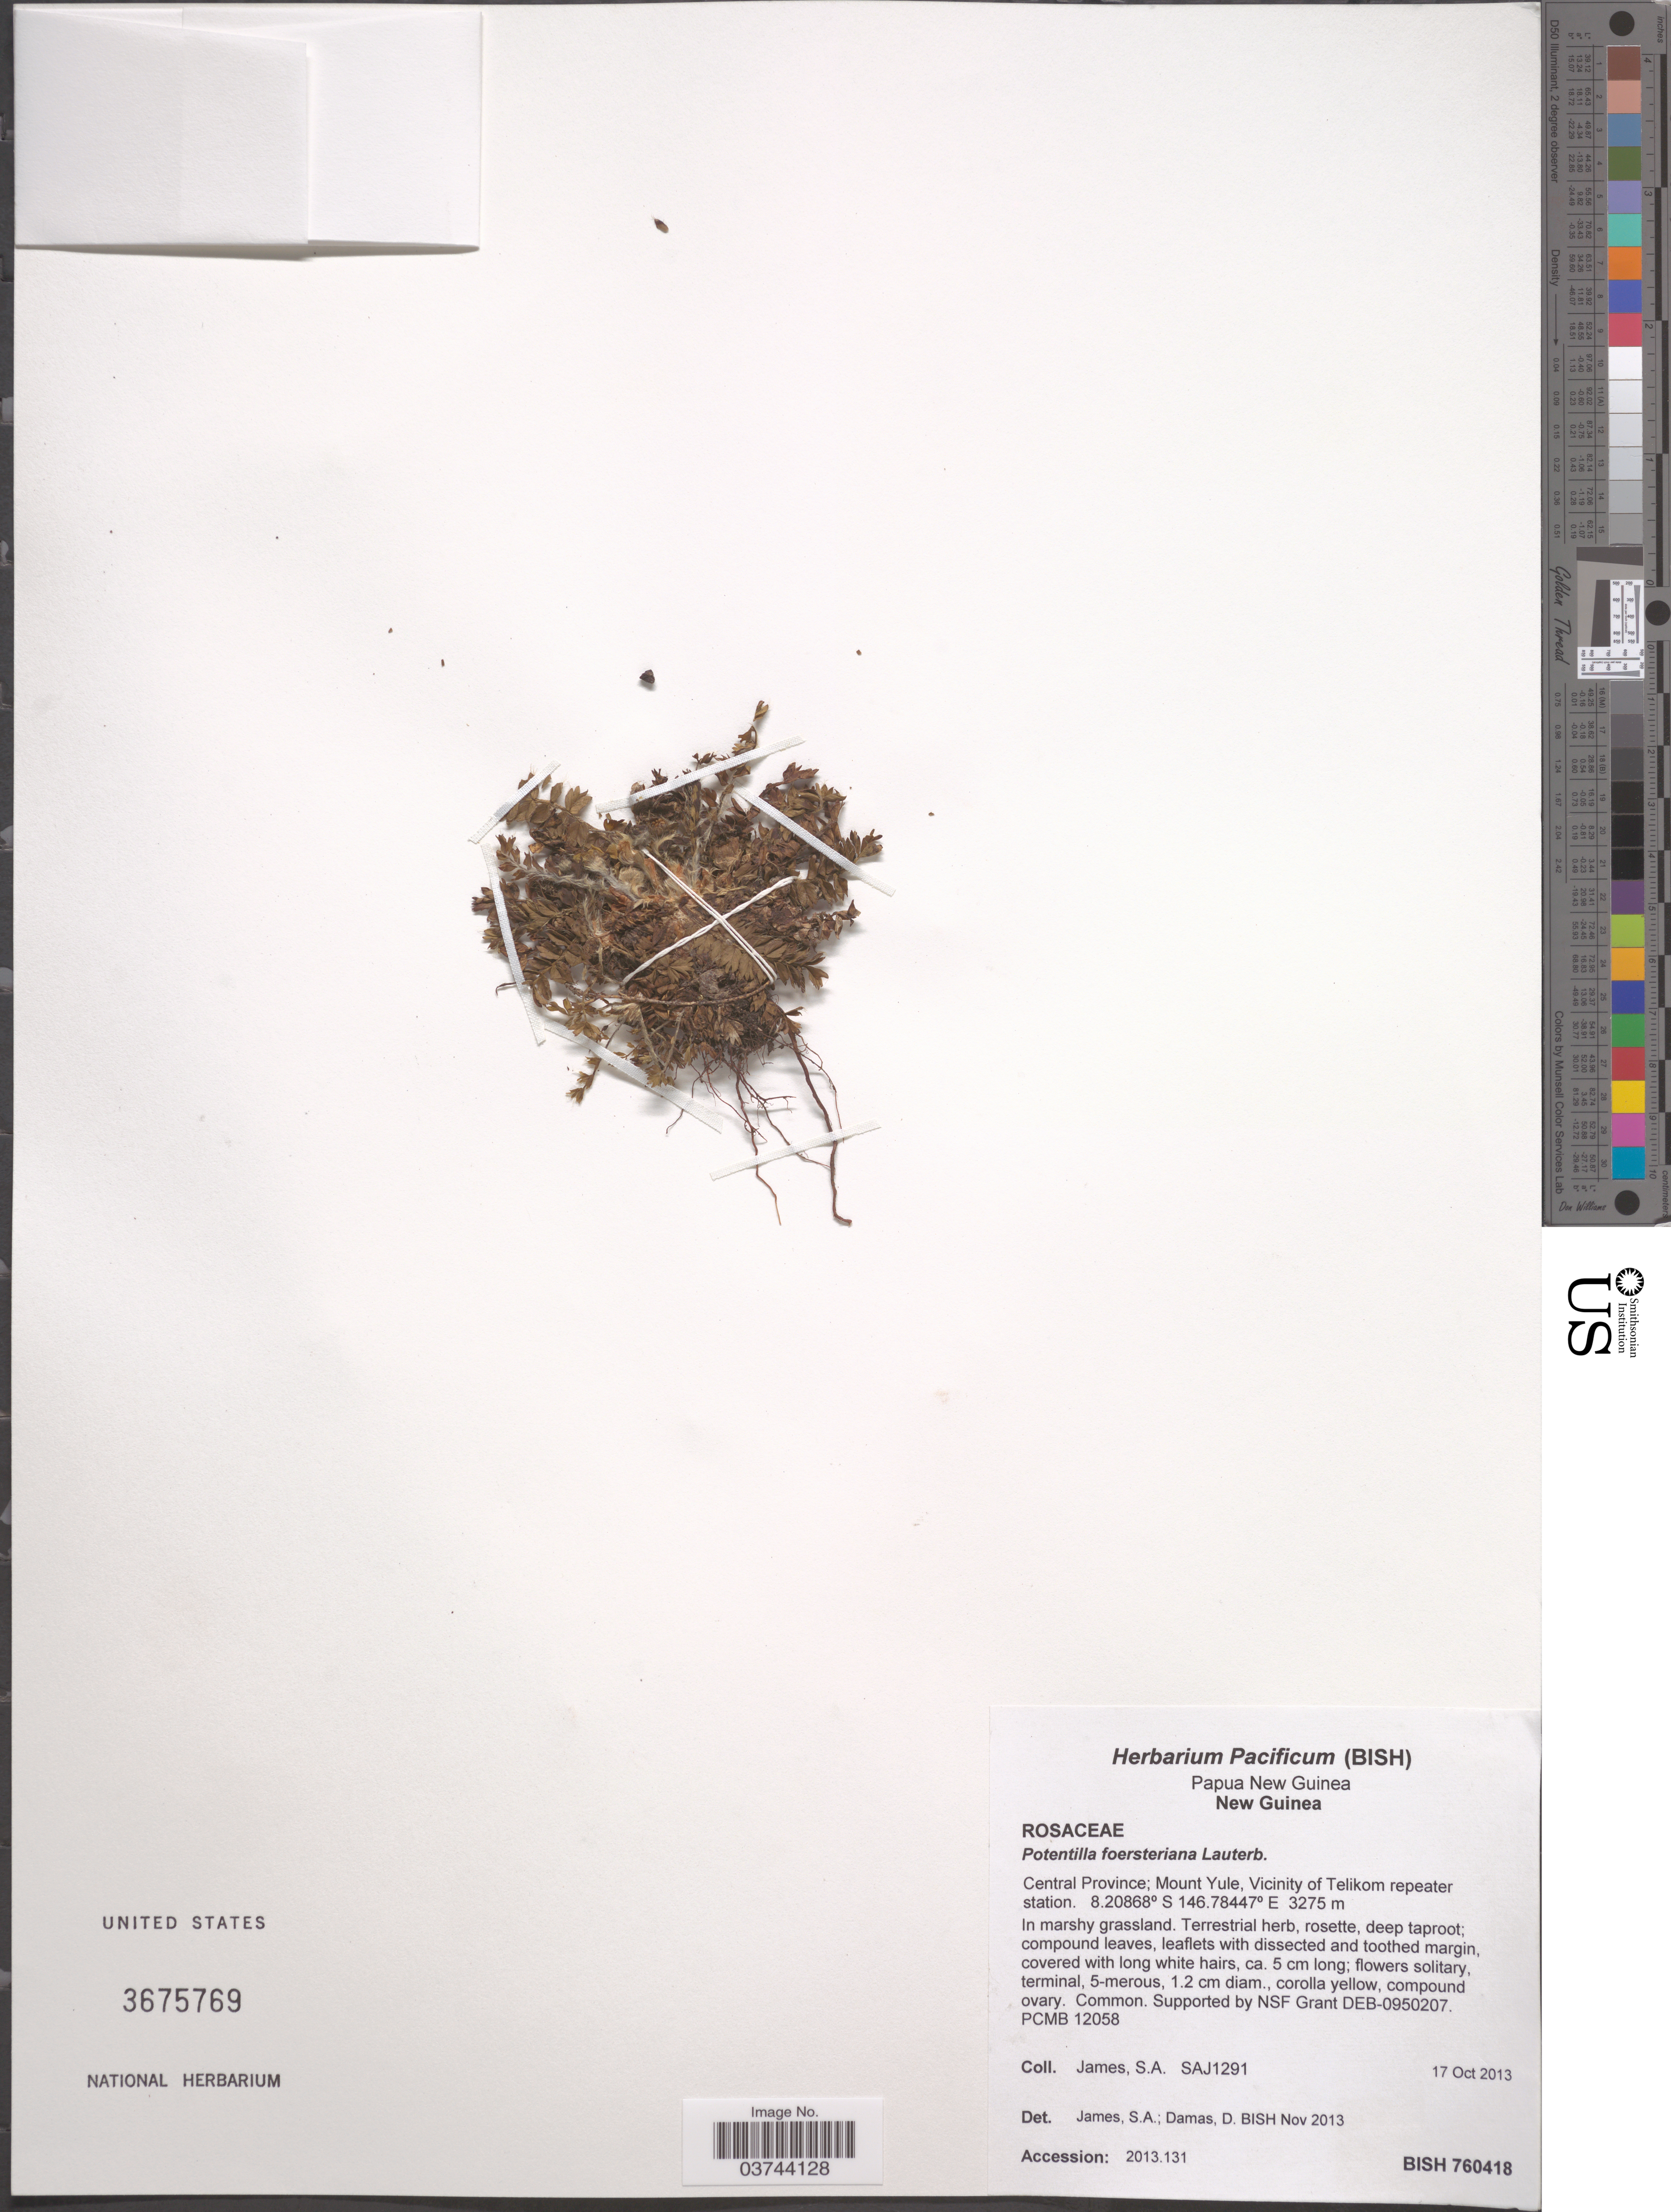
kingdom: Plantae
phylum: Tracheophyta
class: Magnoliopsida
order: Rosales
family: Rosaceae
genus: Potentilla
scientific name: Potentilla foersteriana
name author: Lauterb.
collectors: S. James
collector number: SAJ1291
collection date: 2013-10-17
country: Papua New Guinea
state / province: Central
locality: New Guinea. Mount Yule, Vicinity of Telikom repeater station.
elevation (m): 3275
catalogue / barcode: US 3675769